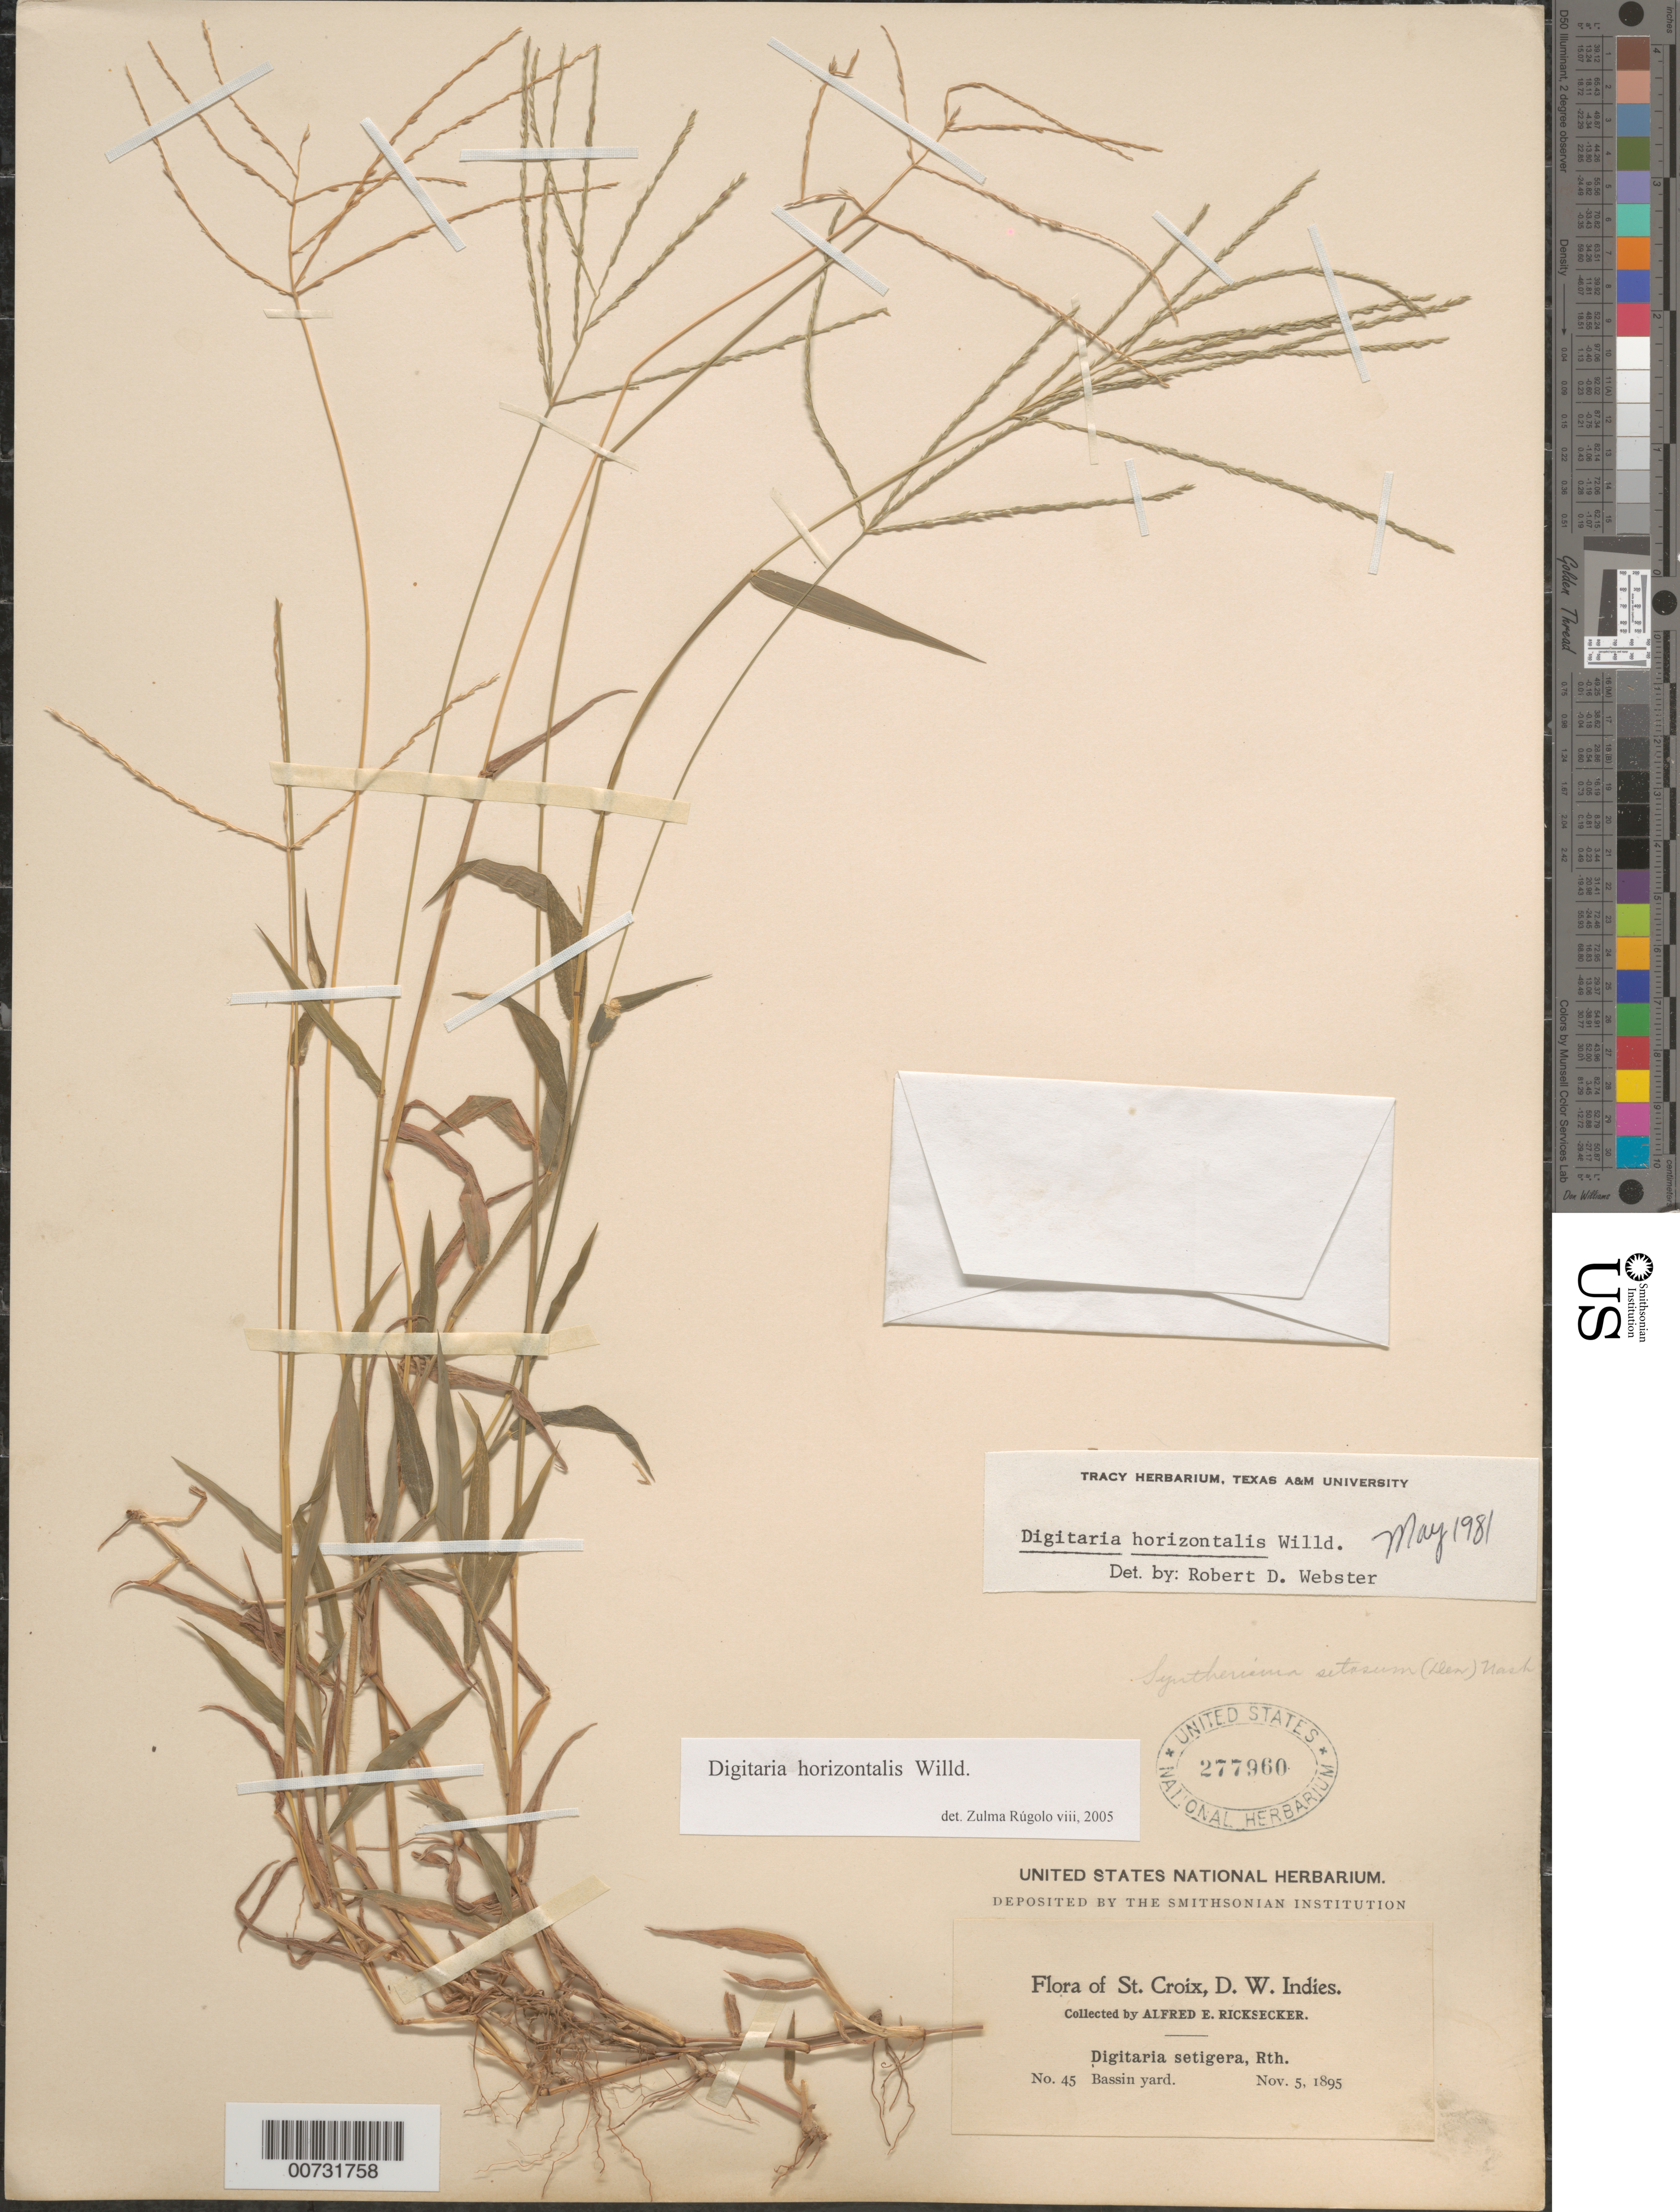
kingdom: Plantae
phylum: Tracheophyta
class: Liliopsida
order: Poales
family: Poaceae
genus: Digitaria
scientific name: Digitaria horizontalis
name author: Willd.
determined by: Webster, Robert D.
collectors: A. E. Ricksecker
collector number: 45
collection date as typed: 05 Nov 1895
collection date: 1895-11-05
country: U.S. Virgin Islands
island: St. Croix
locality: Bassin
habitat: Yard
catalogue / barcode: US 277960